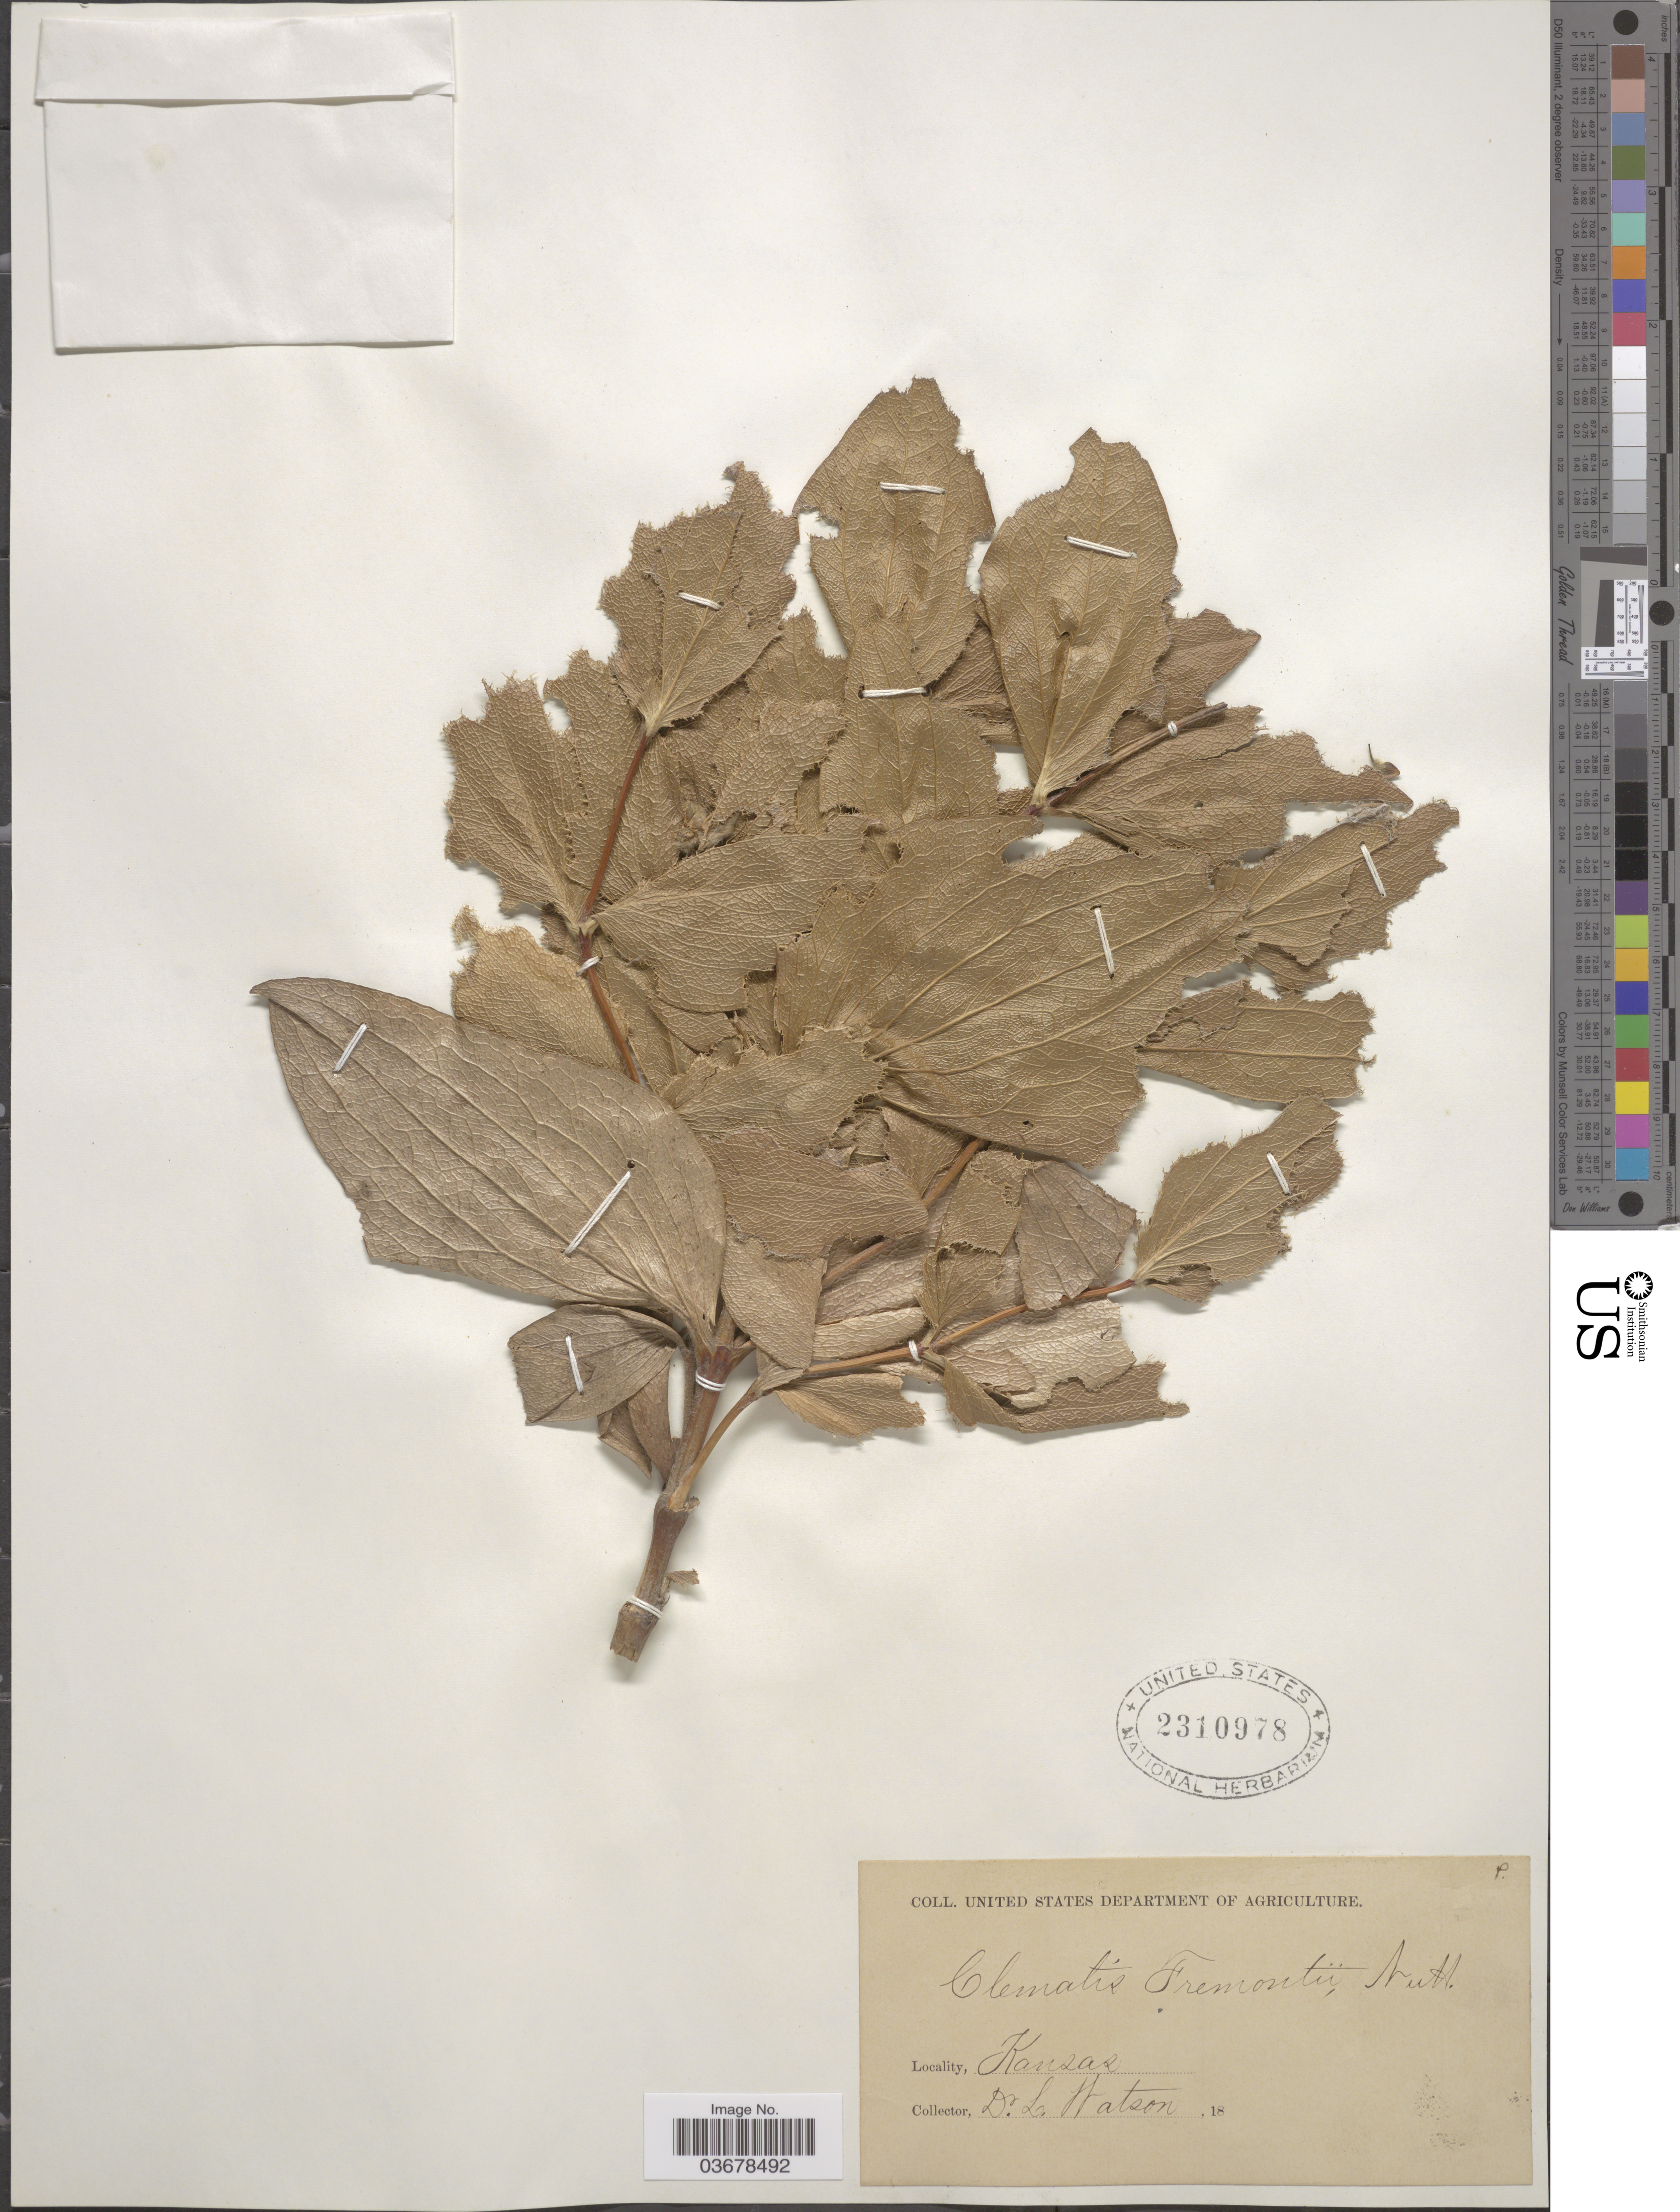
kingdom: Plantae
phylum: Tracheophyta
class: Magnoliopsida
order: Ranunculales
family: Ranunculaceae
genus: Clematis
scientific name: Clematis viorna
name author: L.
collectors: L. Watson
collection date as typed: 18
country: United States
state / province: Kansas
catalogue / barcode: US 2310978